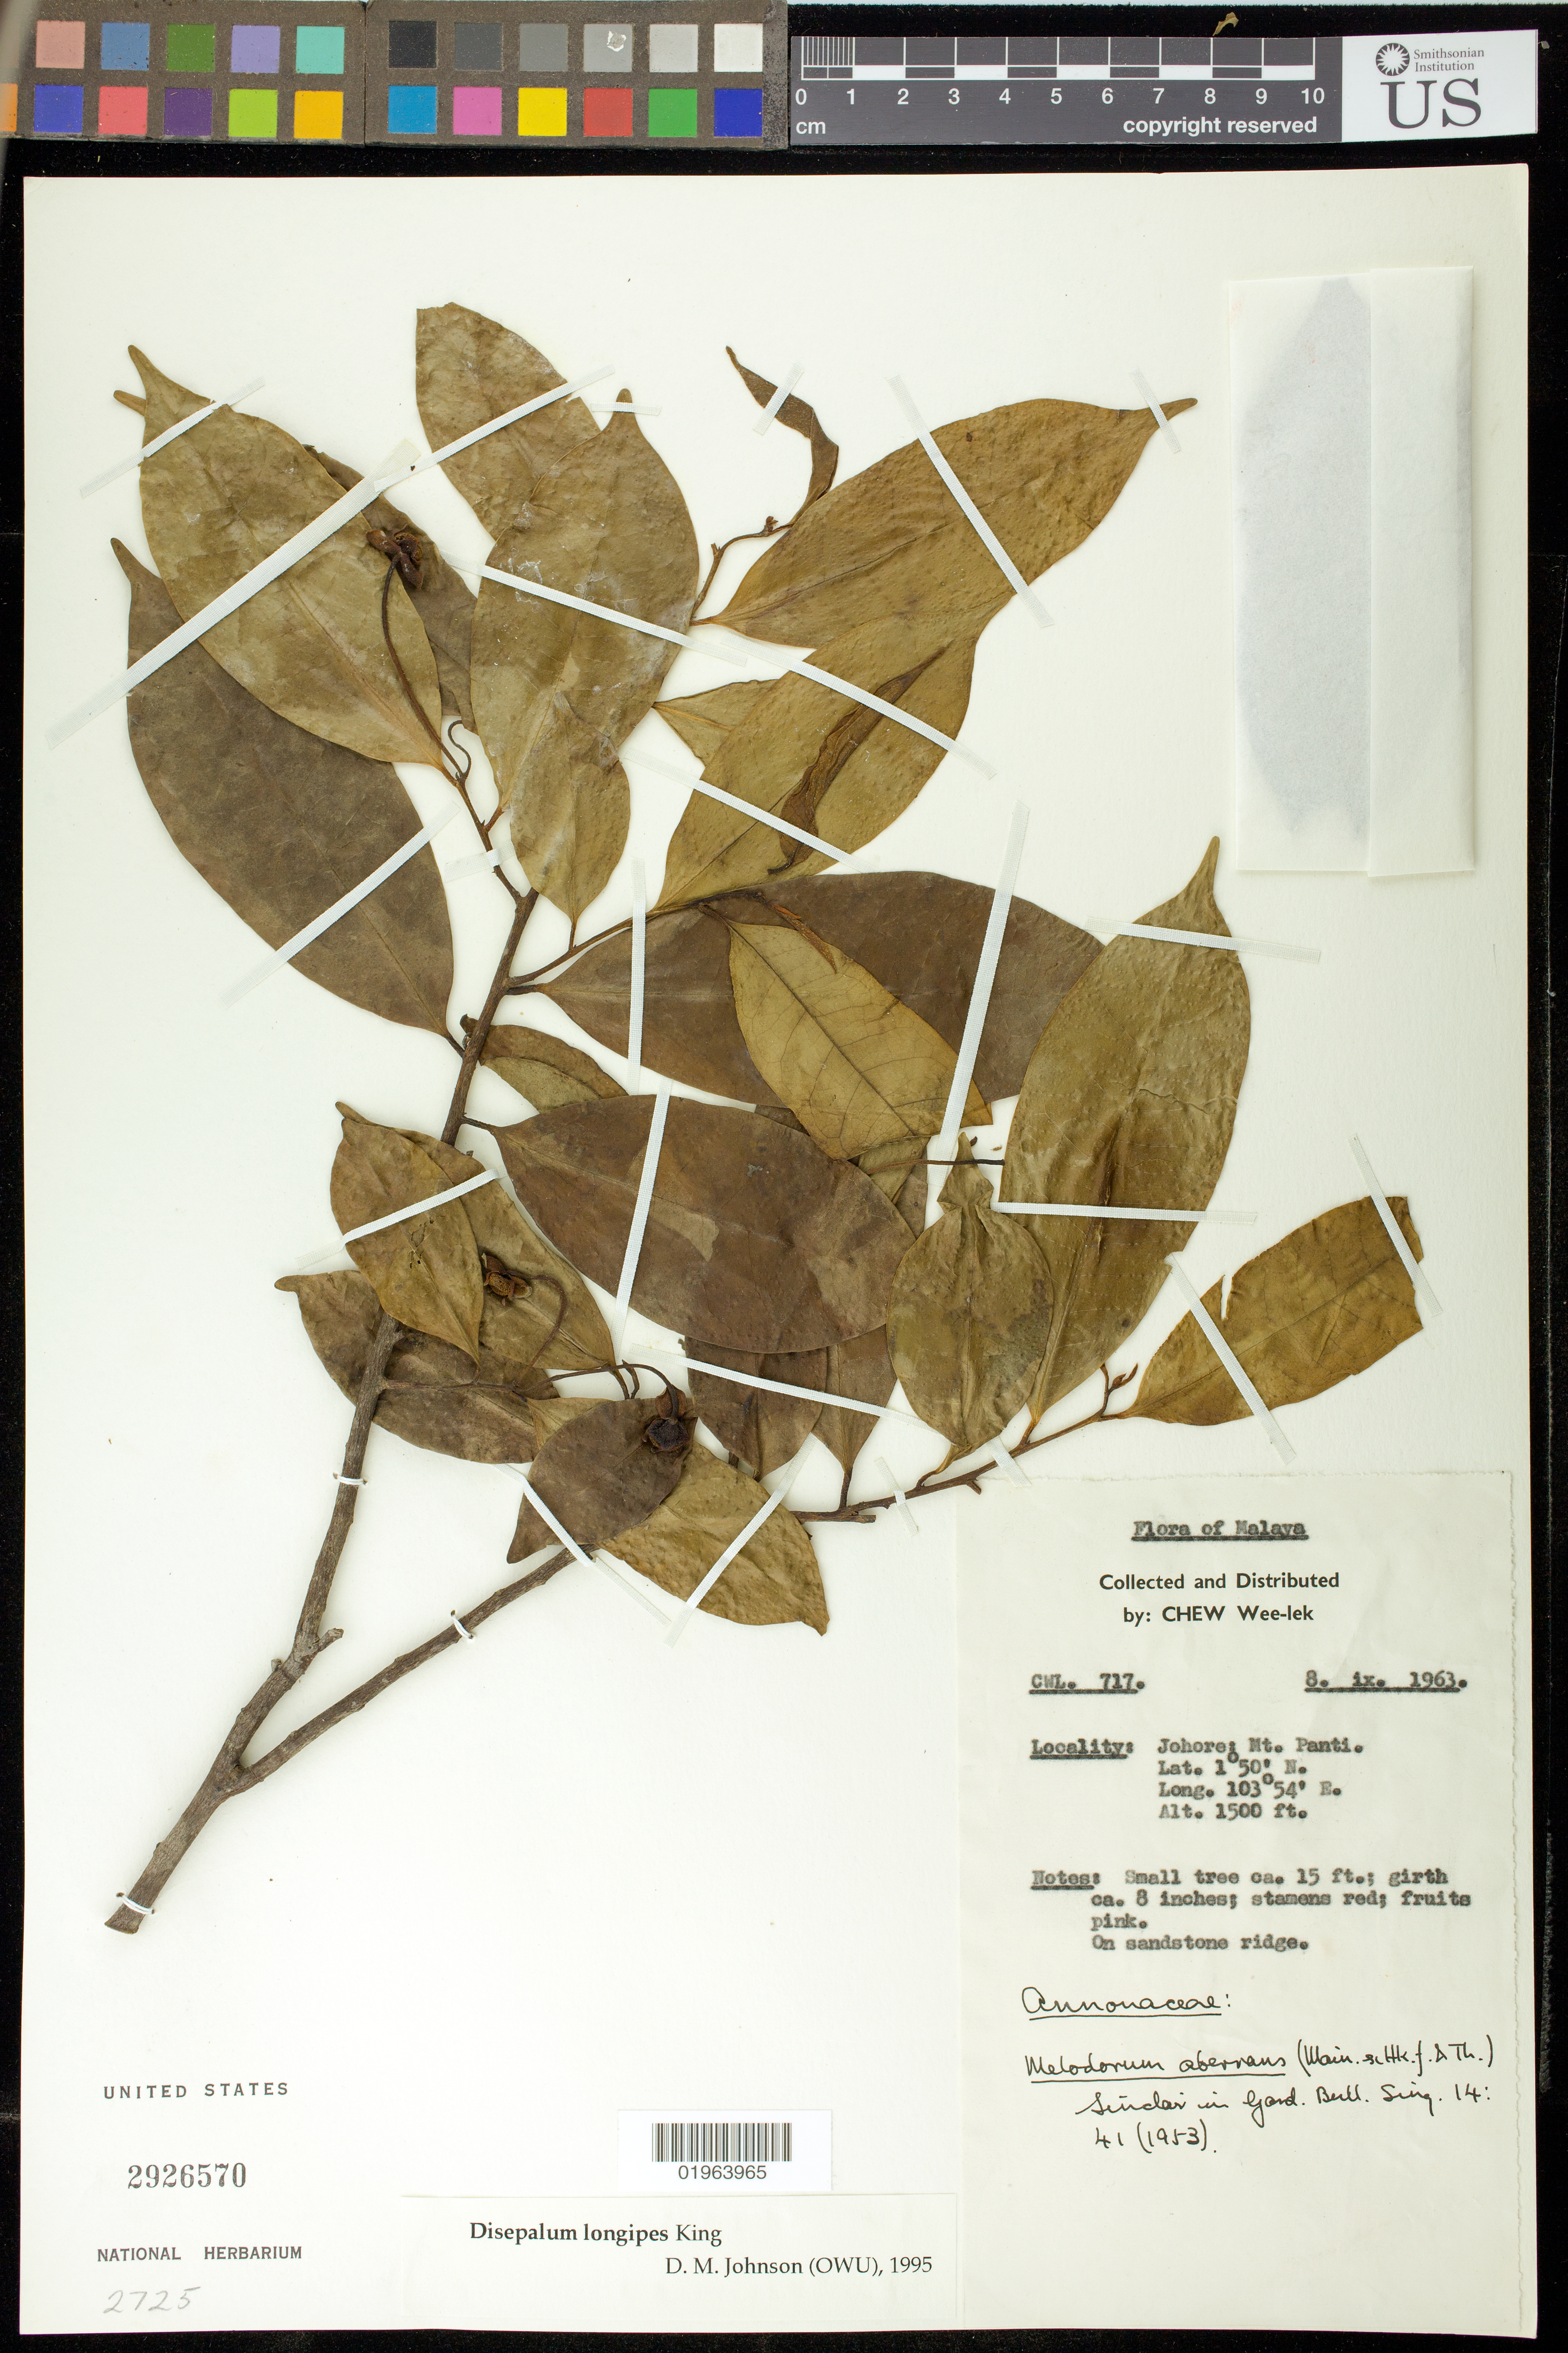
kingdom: Plantae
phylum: Tracheophyta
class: Magnoliopsida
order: Magnoliales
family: Annonaceae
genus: Disepalum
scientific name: Disepalum longipes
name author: King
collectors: W. Chew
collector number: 717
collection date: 1963-09-08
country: Malaysia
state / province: Johor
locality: Mt. Panti.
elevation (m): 457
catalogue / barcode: US 2926570